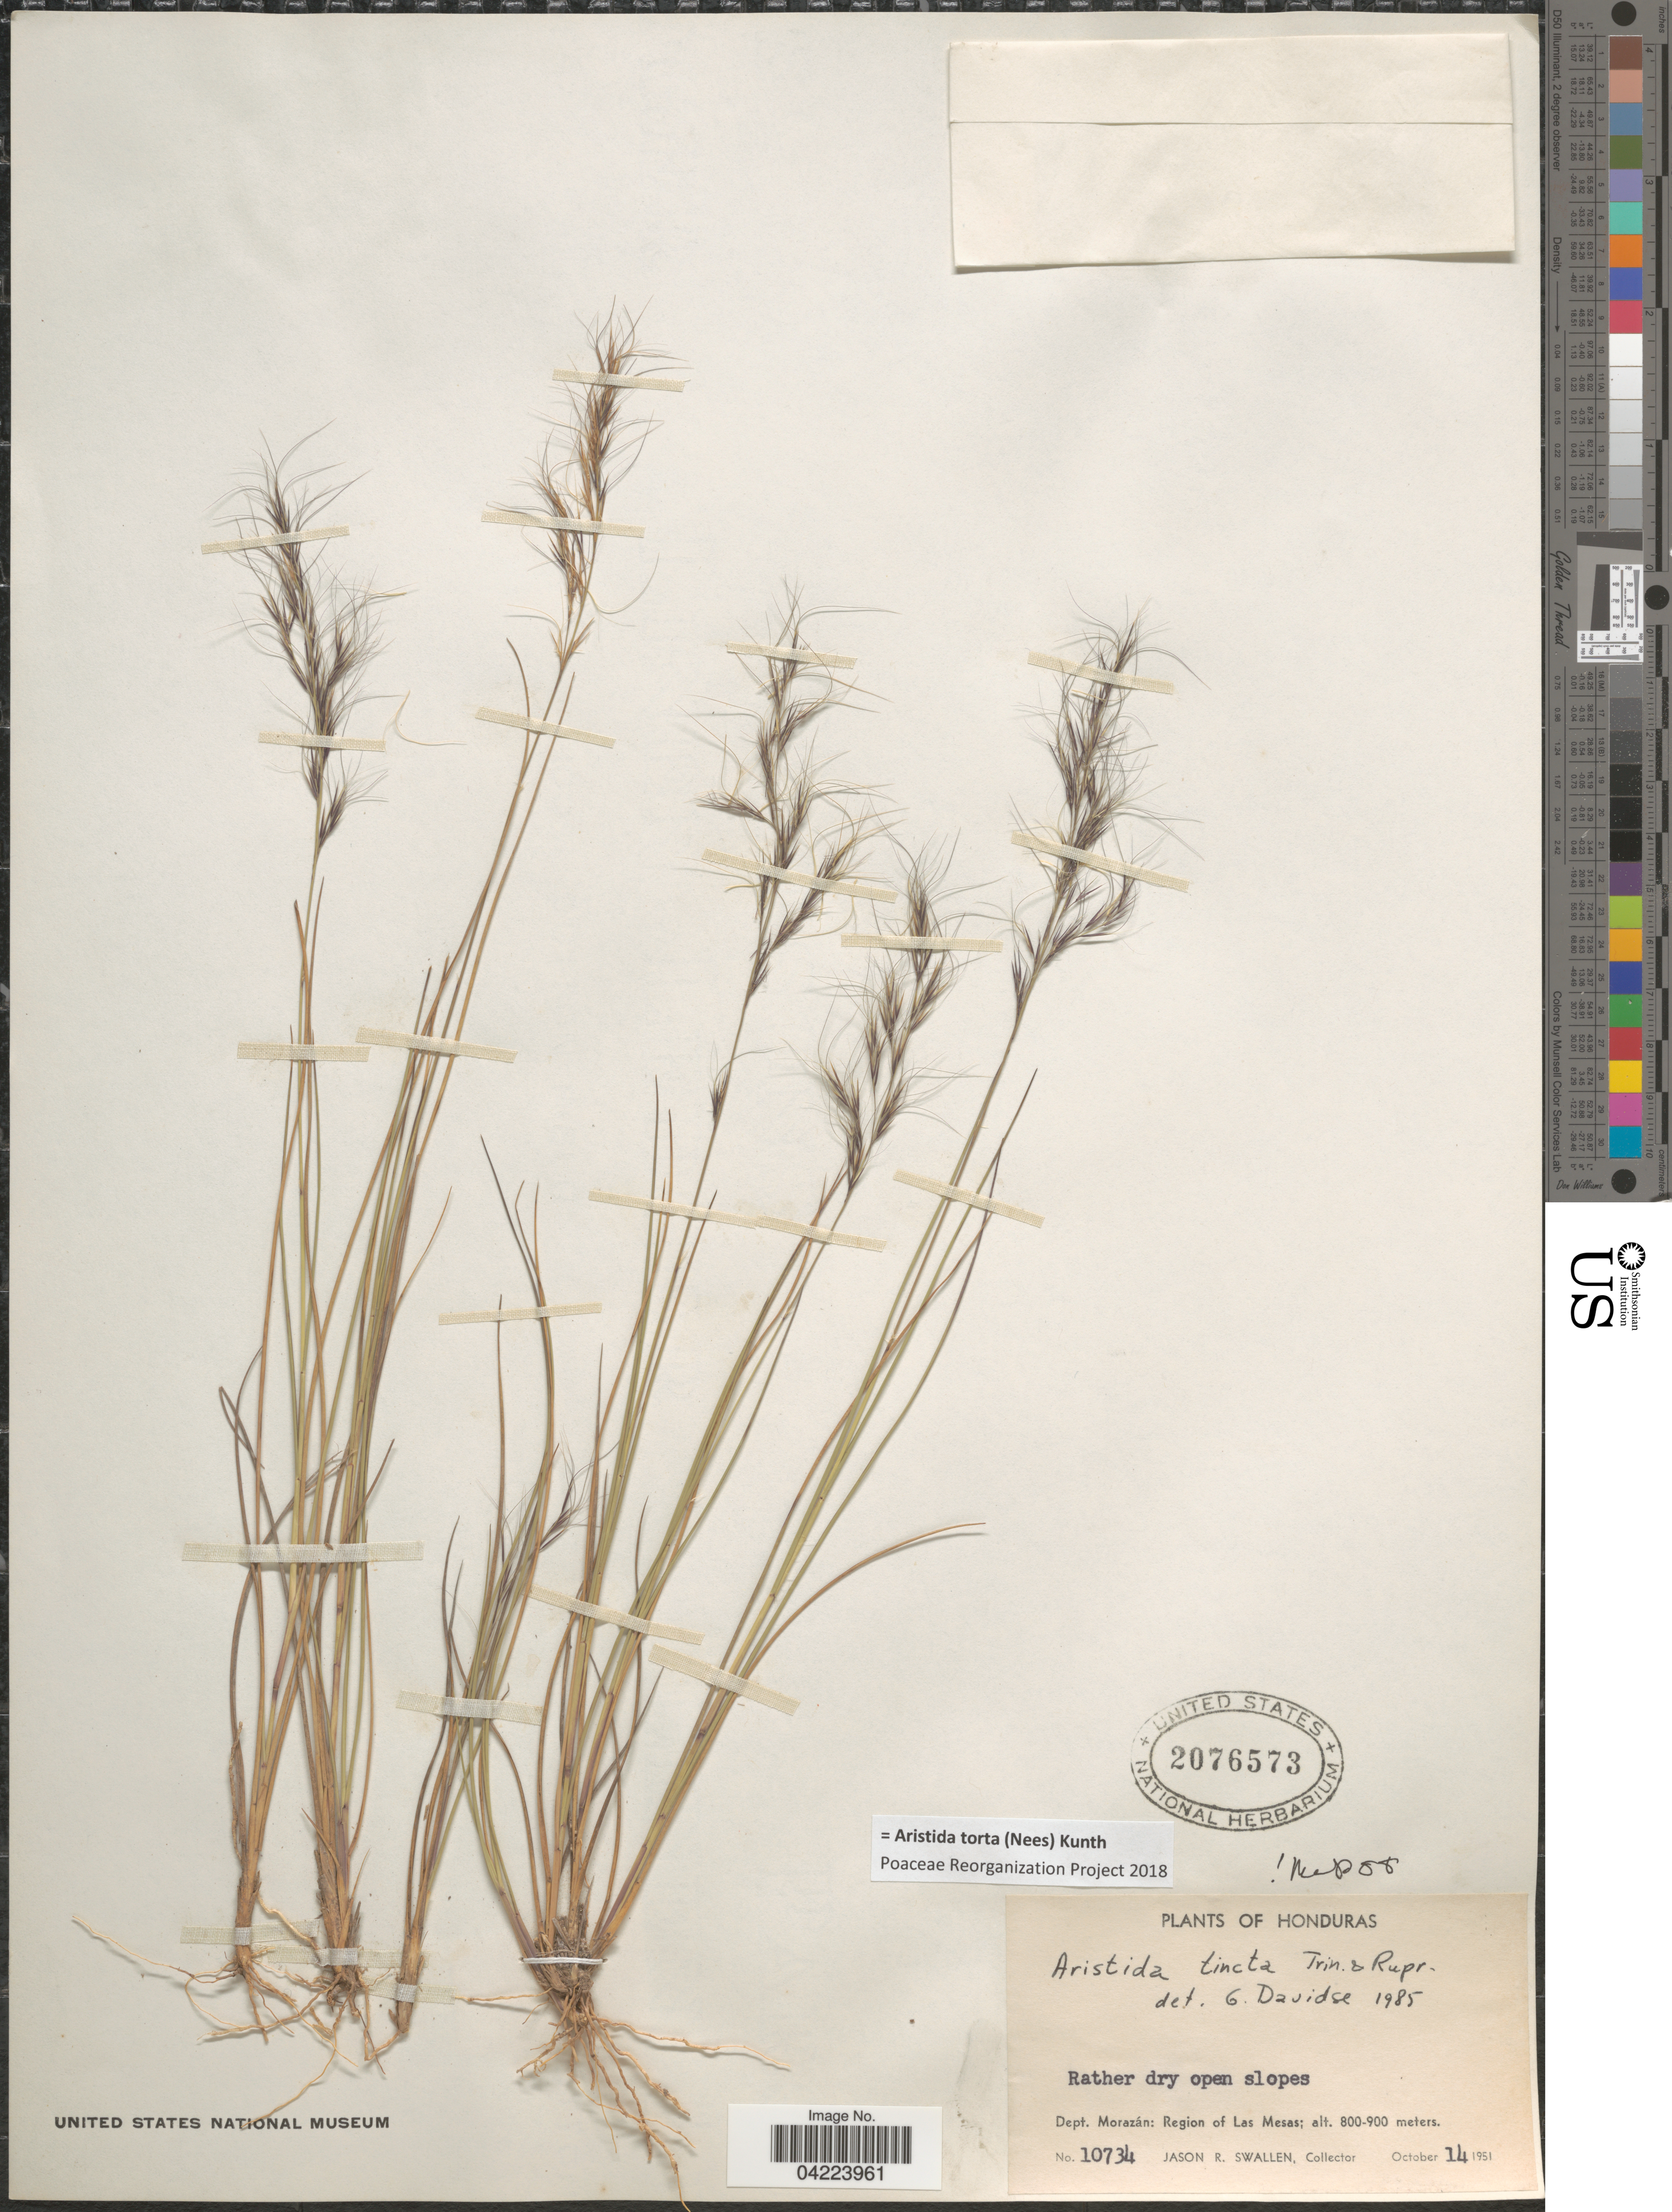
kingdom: Plantae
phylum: Tracheophyta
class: Liliopsida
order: Poales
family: Poaceae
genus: Aristida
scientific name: Aristida torta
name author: (Nees) Kunth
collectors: J. R. Swallen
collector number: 10734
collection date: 1951-10-14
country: Honduras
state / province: Fco. Morazán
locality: Rather dry open slopes. Dept. Morazán: Region of Las Mesas.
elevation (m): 800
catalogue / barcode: US 2076573